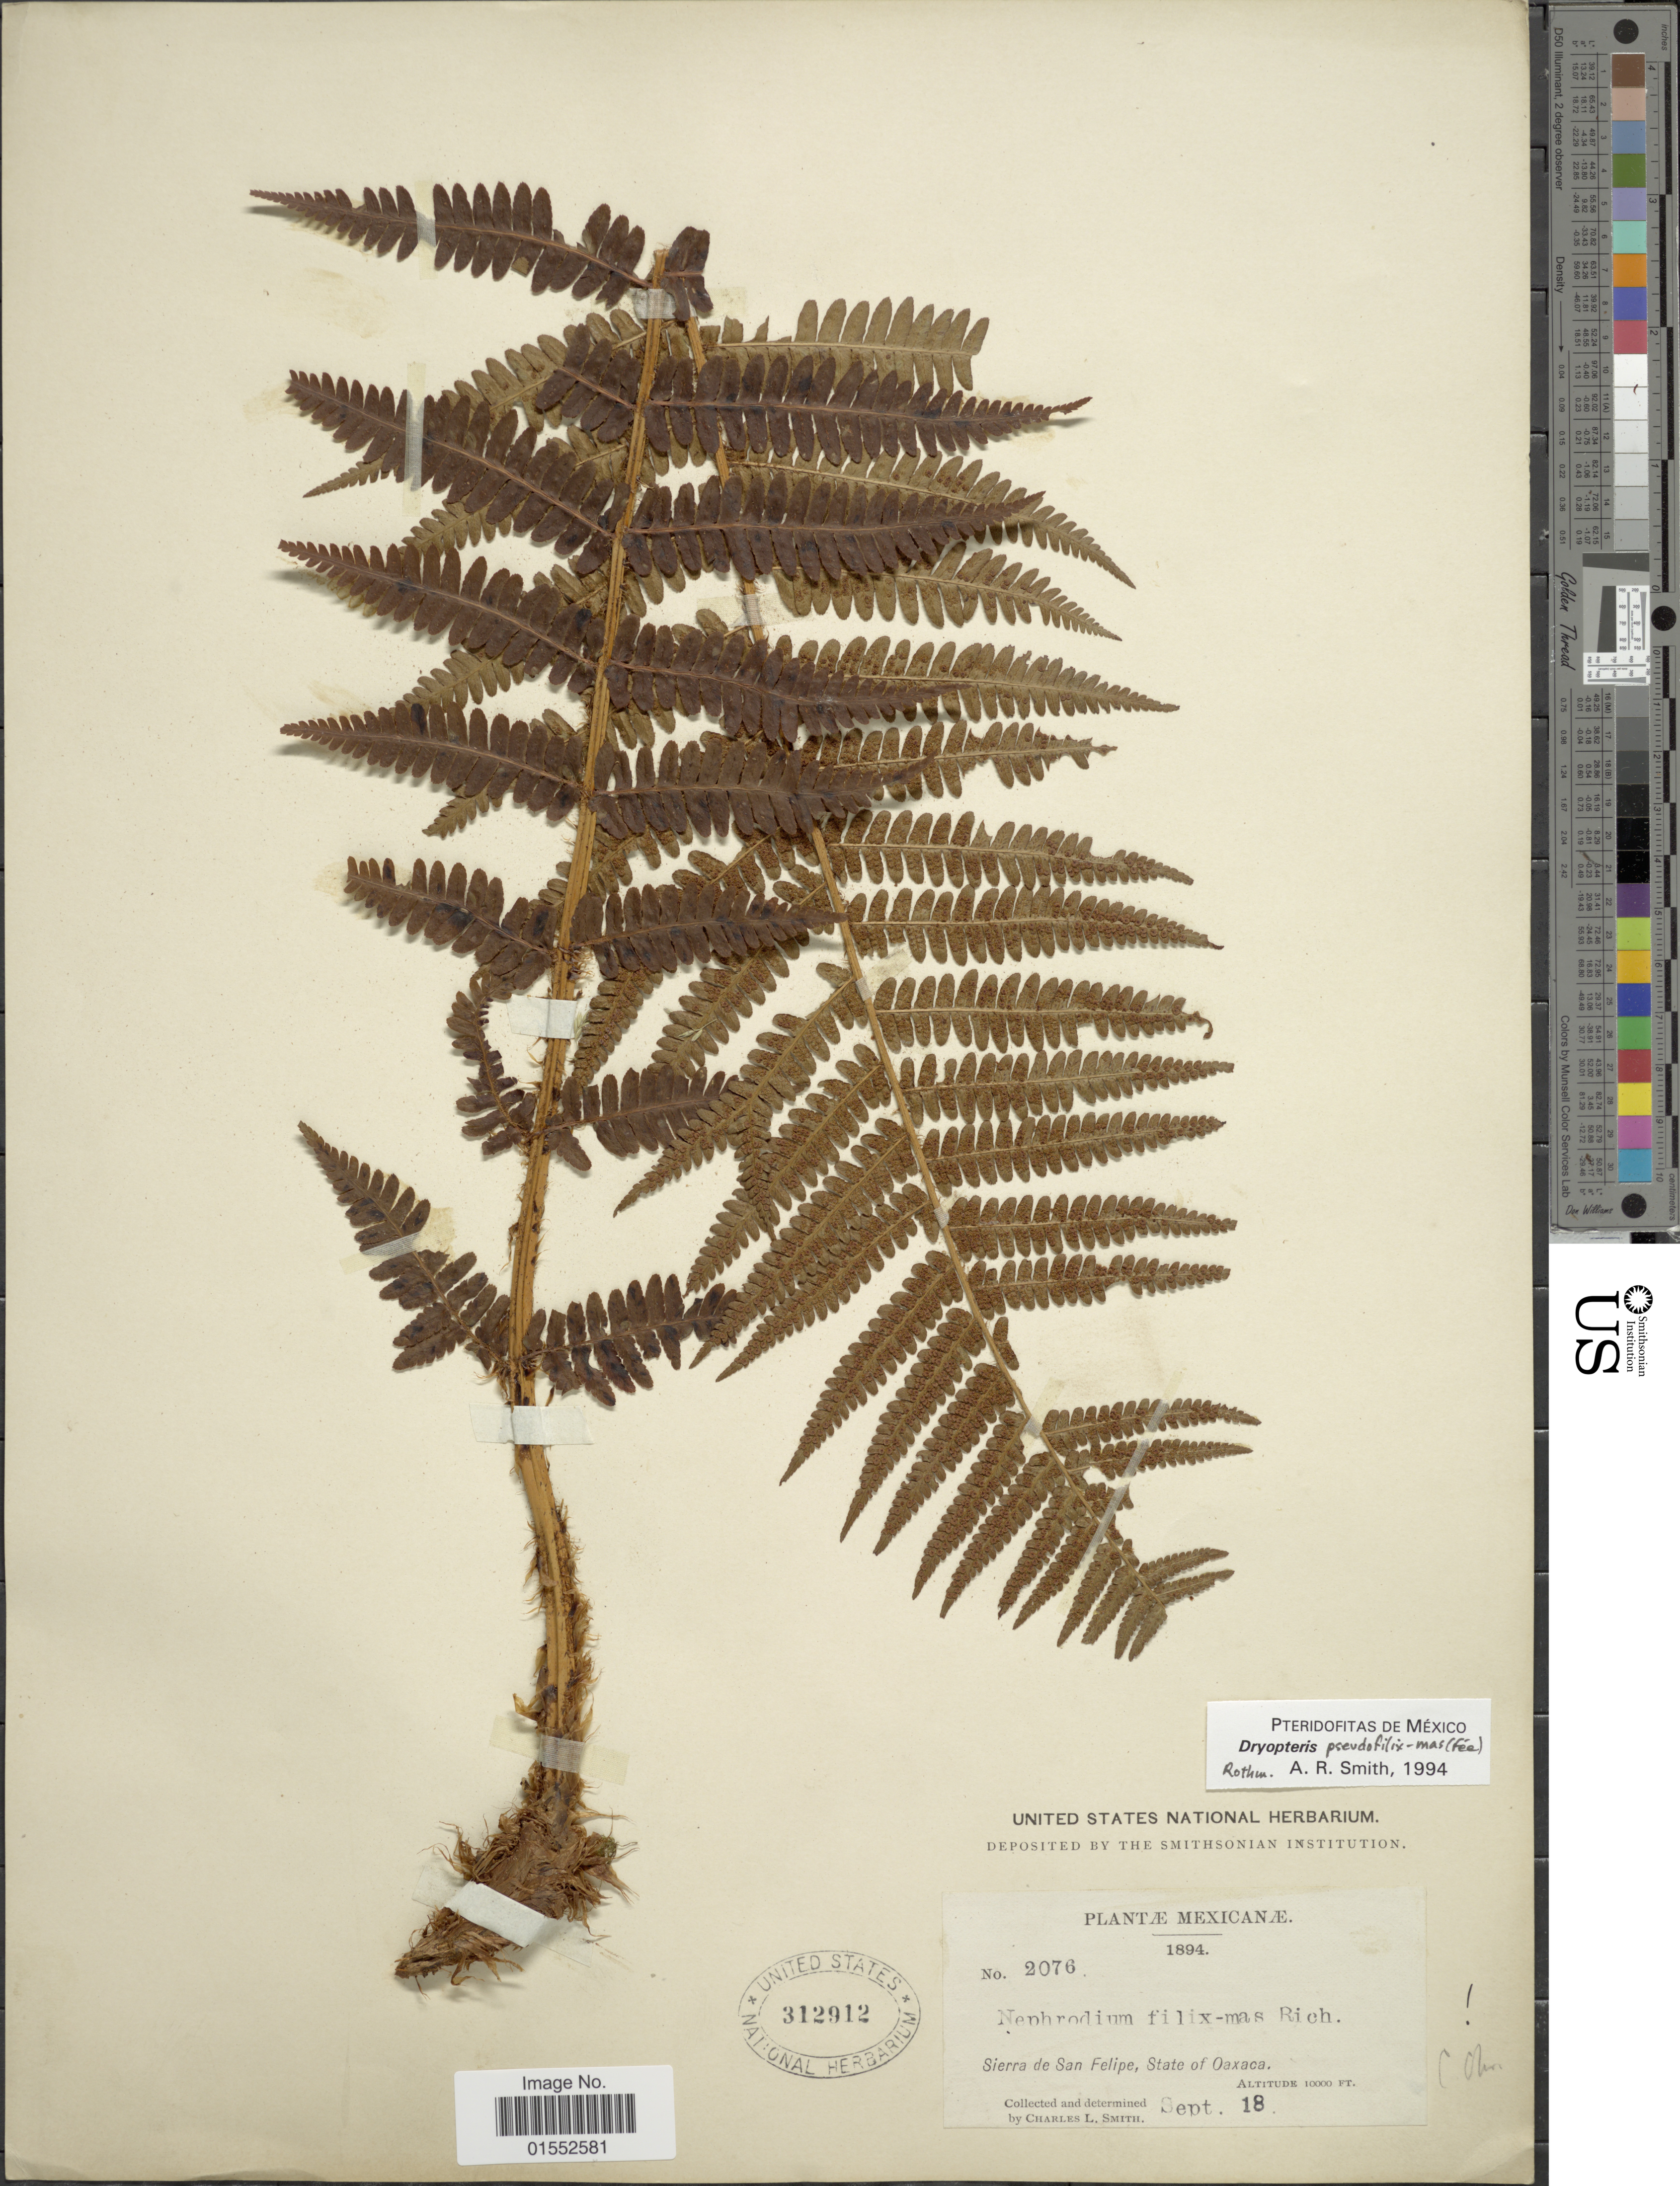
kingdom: Plantae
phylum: Tracheophyta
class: Polypodiopsida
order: Polypodiales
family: Dryopteridaceae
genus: Dryopteris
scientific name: Dryopteris pseudofilix-mas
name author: (Fée) Rothm.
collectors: C. L. Smith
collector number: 2076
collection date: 1894-09-18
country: Mexico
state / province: Oaxaca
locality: Sierra de San Felipe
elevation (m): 3048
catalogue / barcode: US 312912